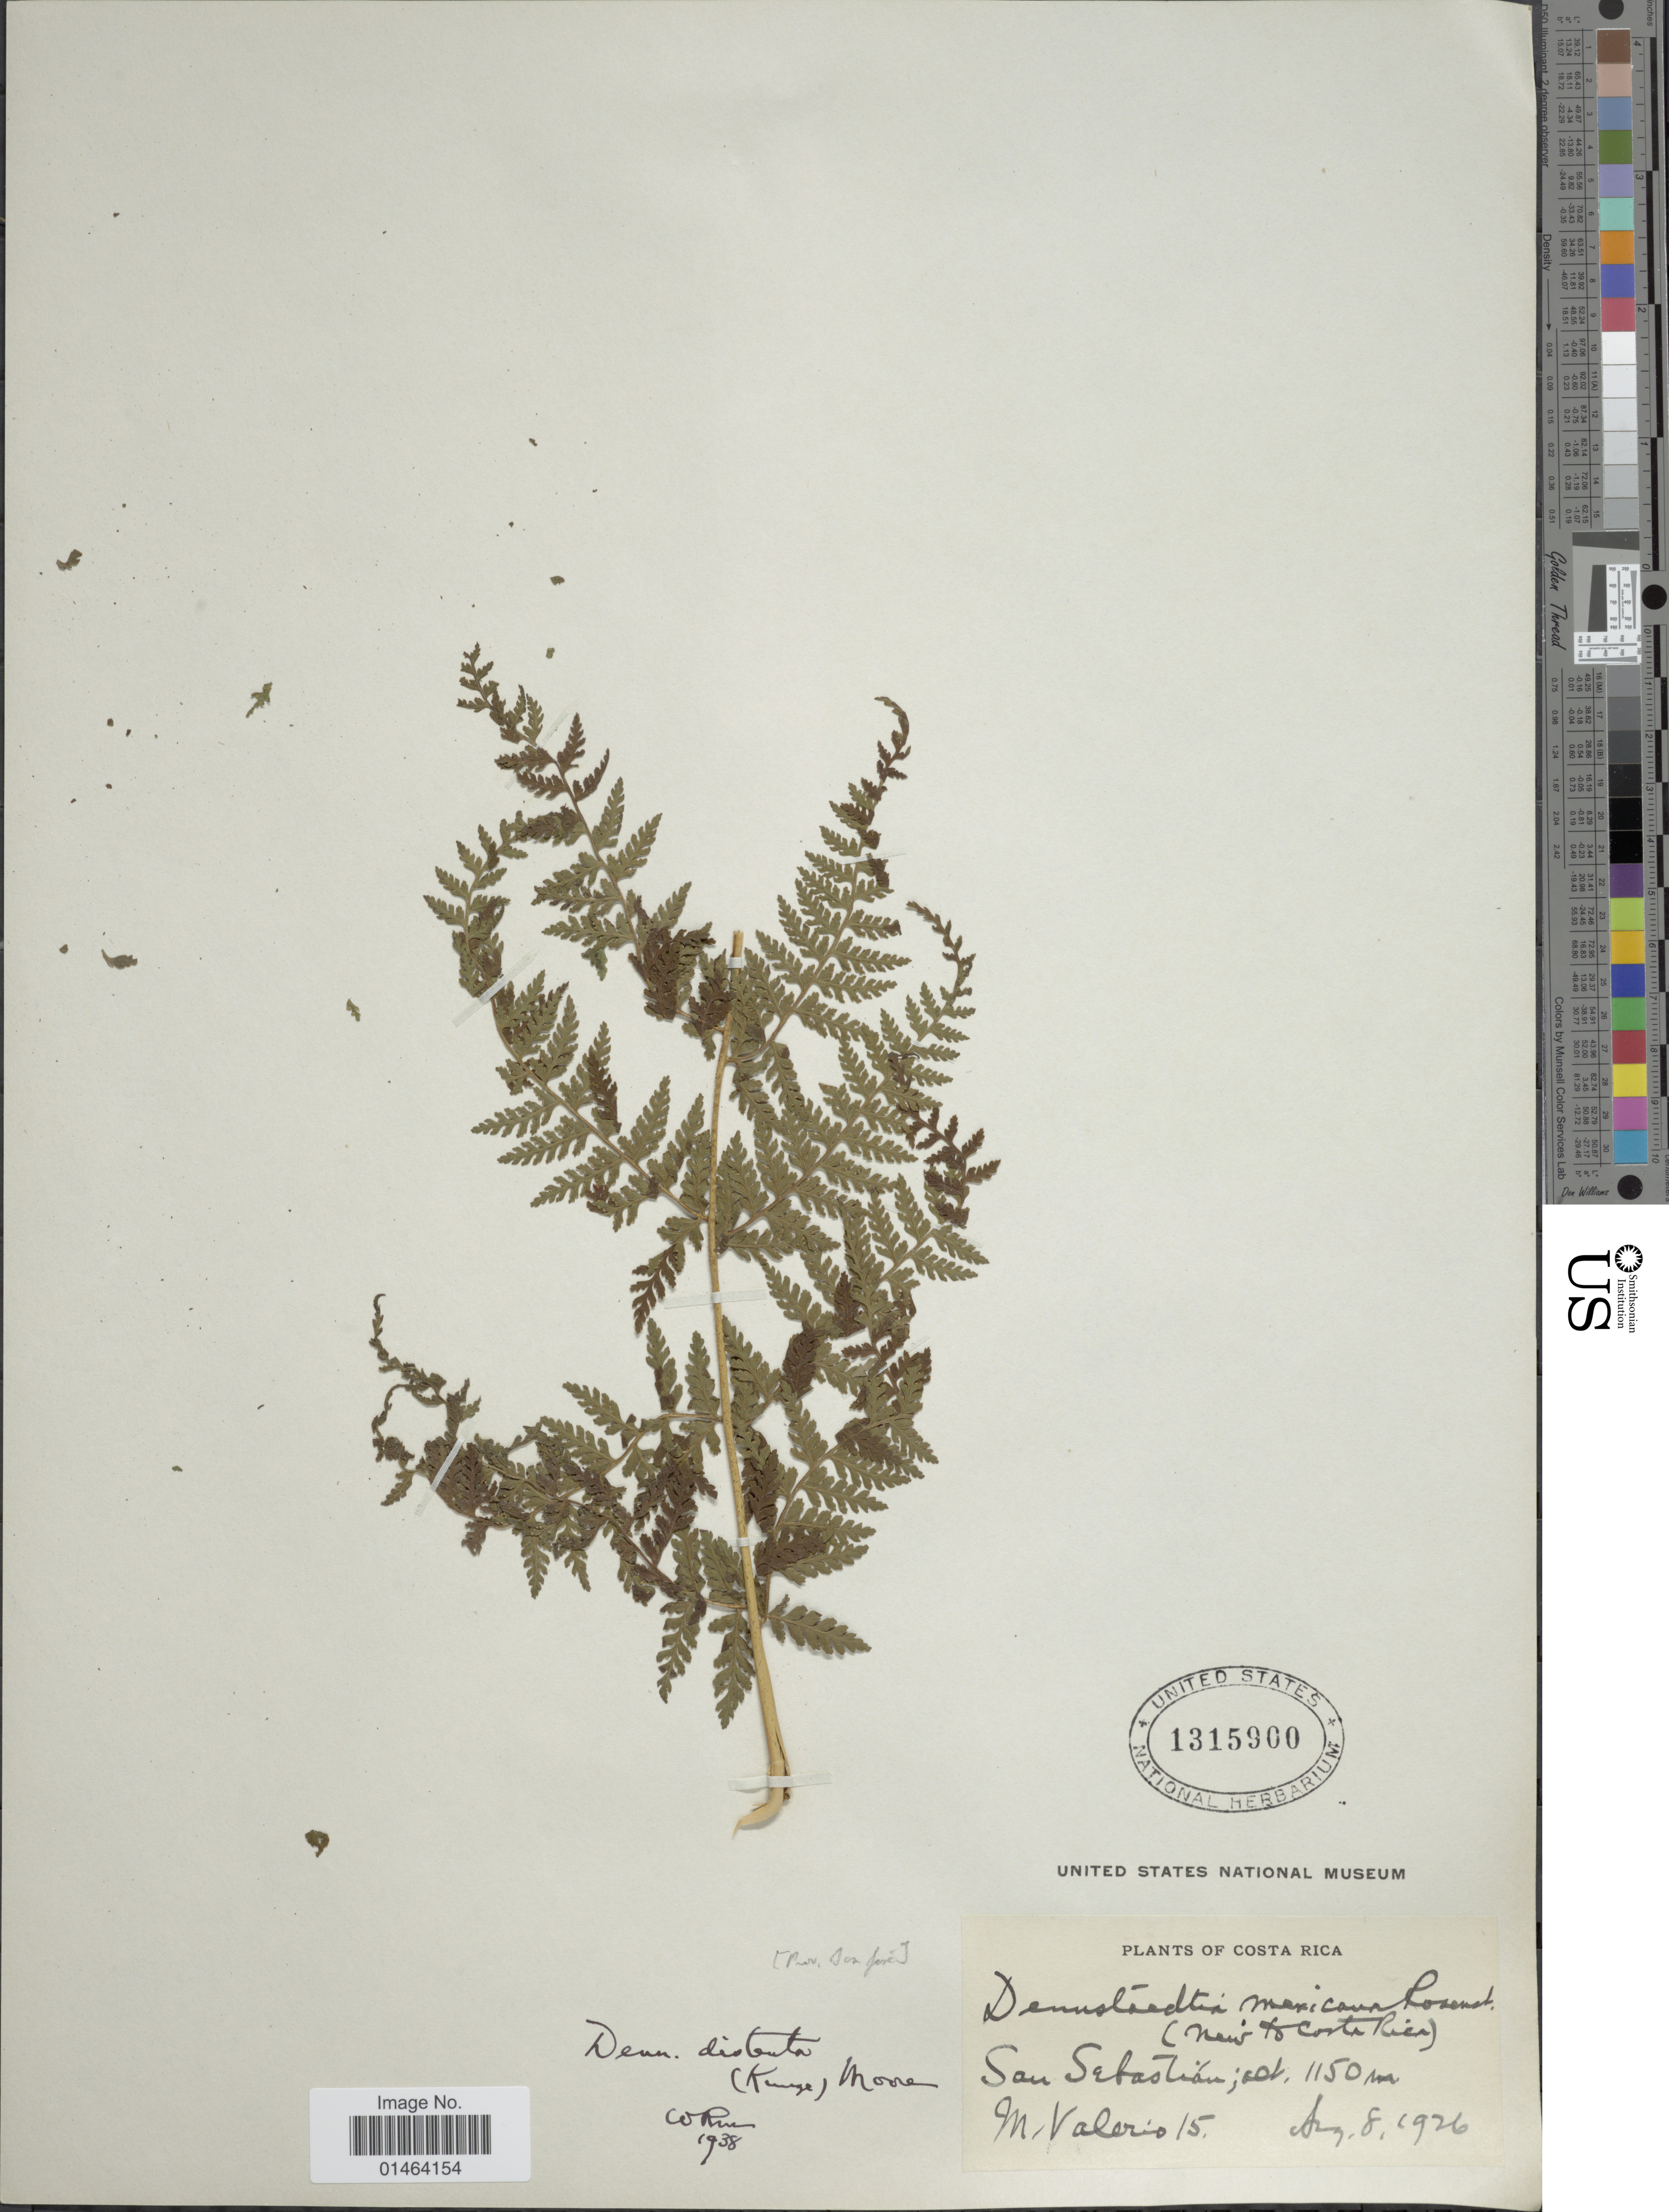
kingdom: Plantae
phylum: Tracheophyta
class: Polypodiopsida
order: Polypodiales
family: Dennstaedtiaceae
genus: Dennstaedtia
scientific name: Dennstaedtia distenta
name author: (Kunze) T. Moore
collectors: M. Valerio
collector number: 15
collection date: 1926-08-08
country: Costa Rica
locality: Costa Rica, San Sebastian.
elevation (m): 1150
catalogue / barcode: US 1315900